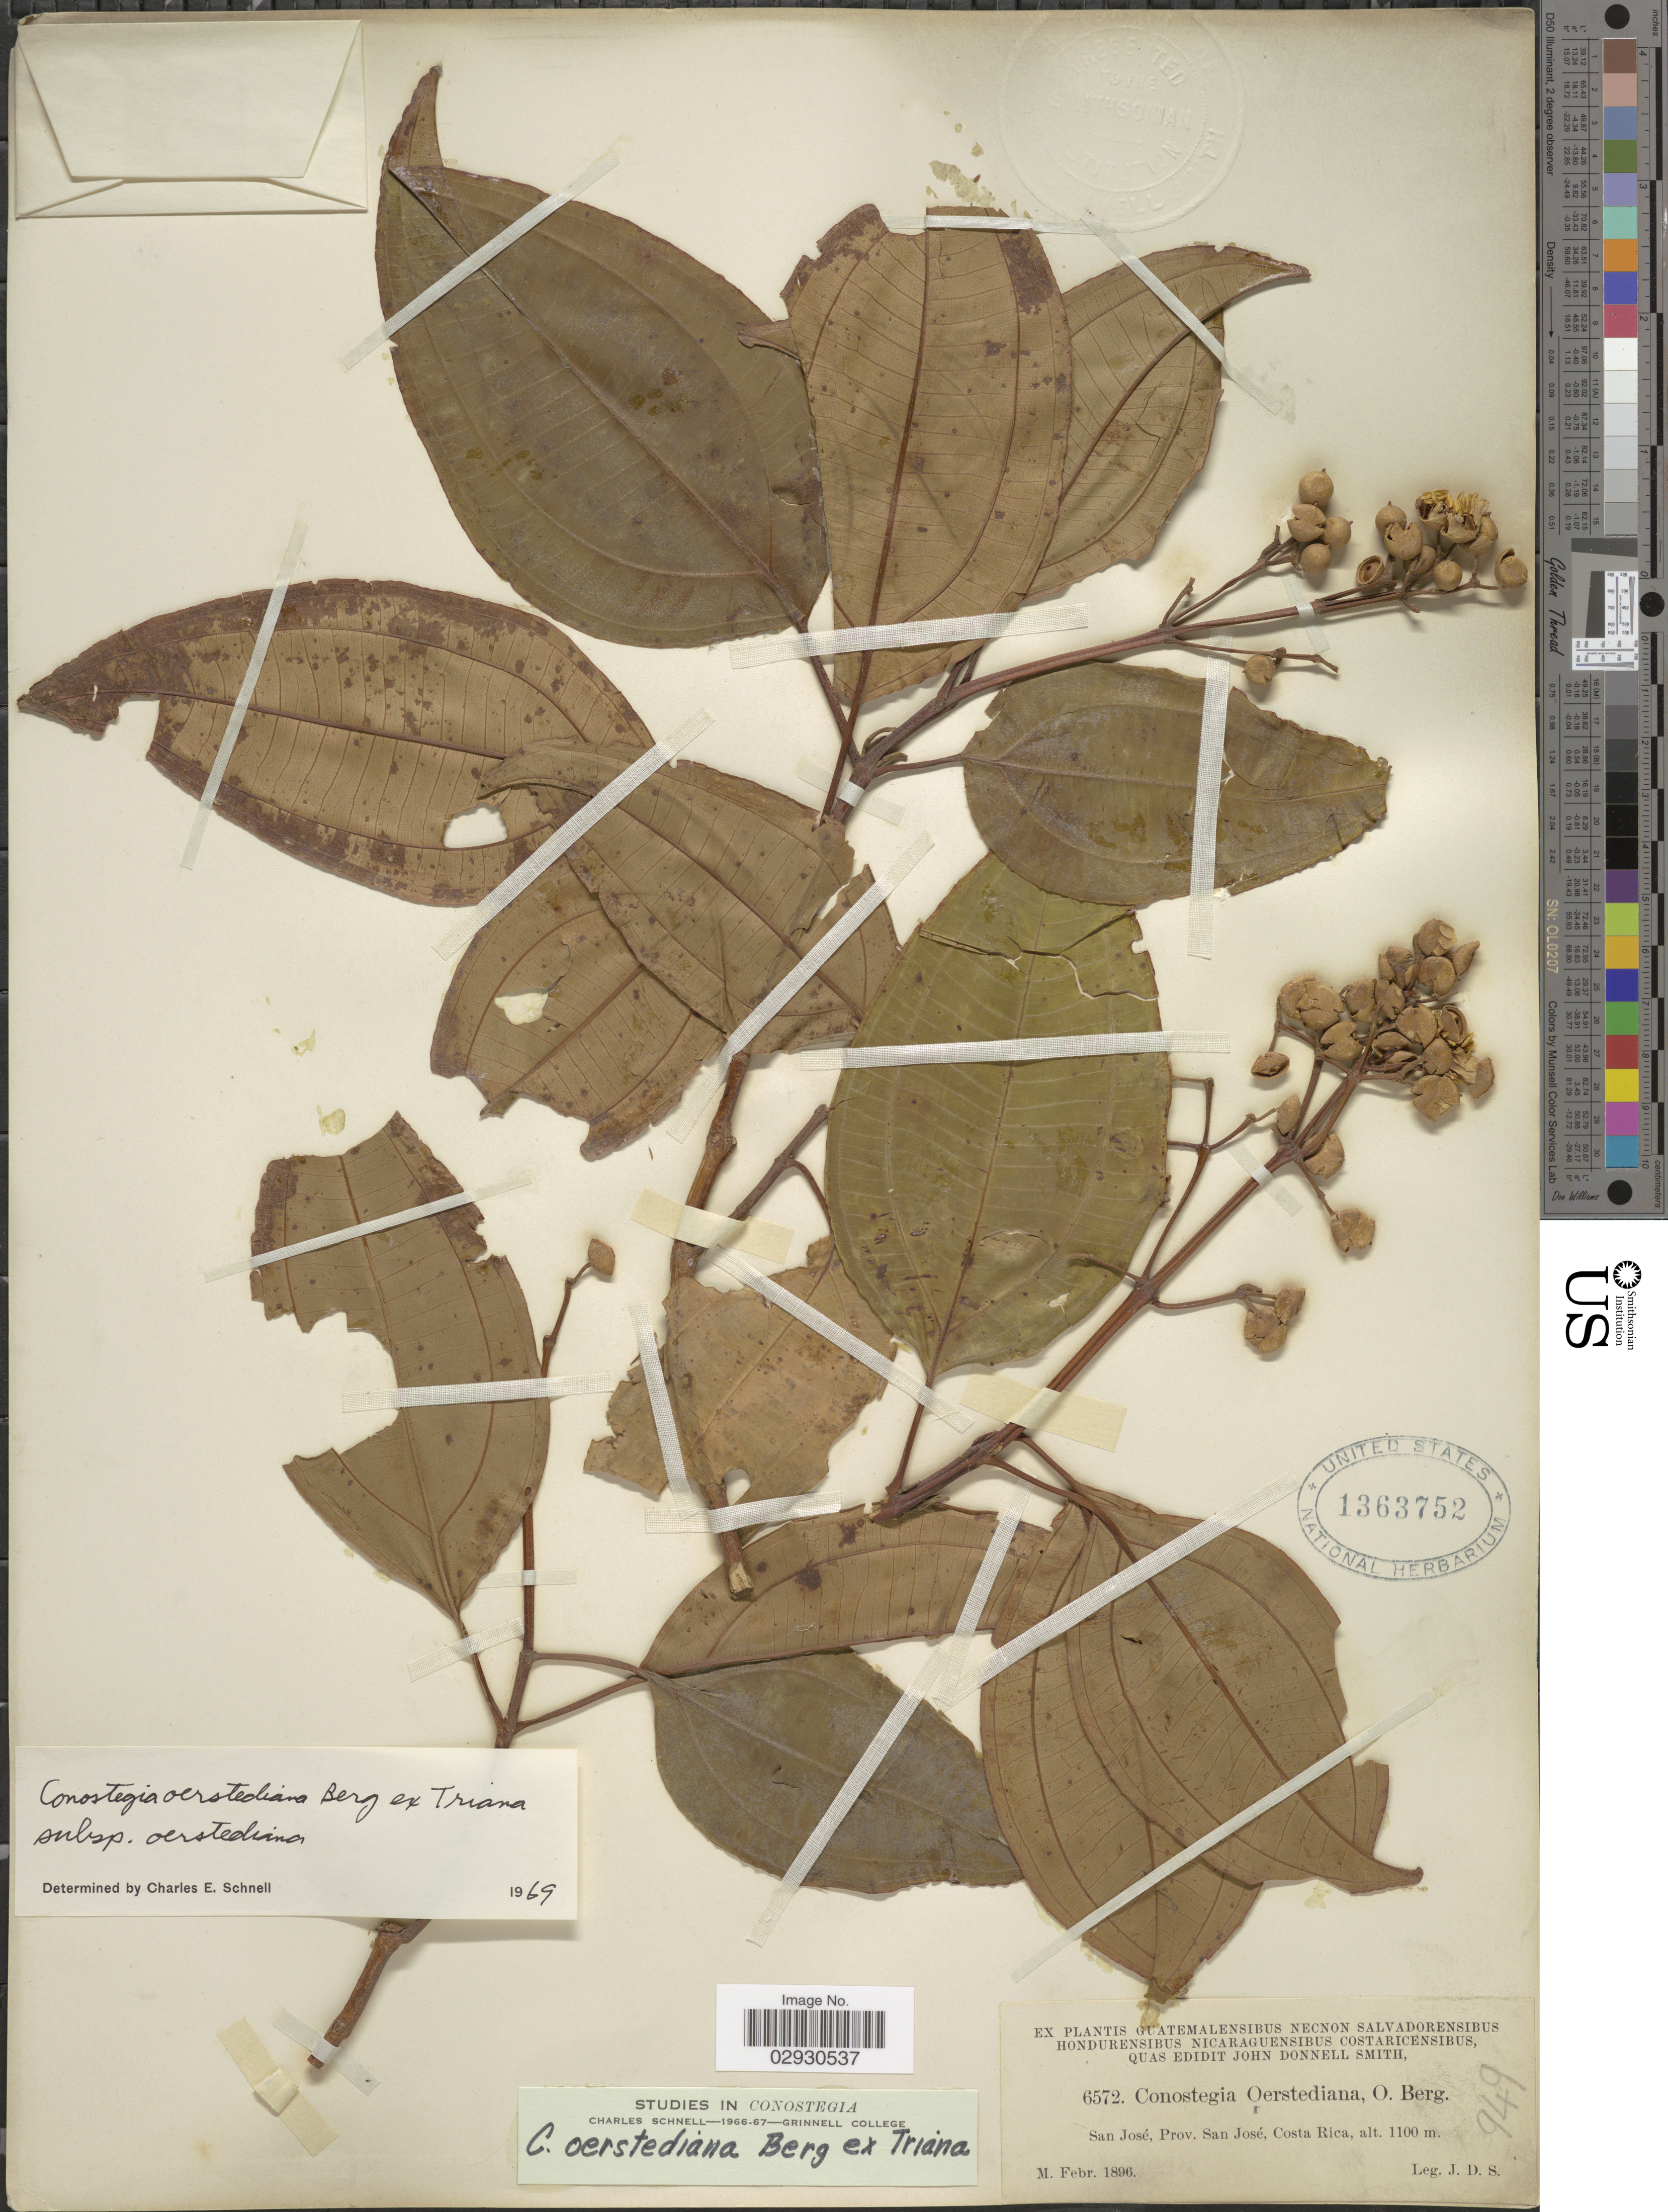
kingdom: Plantae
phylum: Tracheophyta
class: Magnoliopsida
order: Myrtales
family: Melastomataceae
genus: Conostegia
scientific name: Conostegia oerstediana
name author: O. Berg ex Triana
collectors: J. Donnell Smith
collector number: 6572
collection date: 1896-02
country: Costa Rica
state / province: San José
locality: San José.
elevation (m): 1100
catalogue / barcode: US 1363752